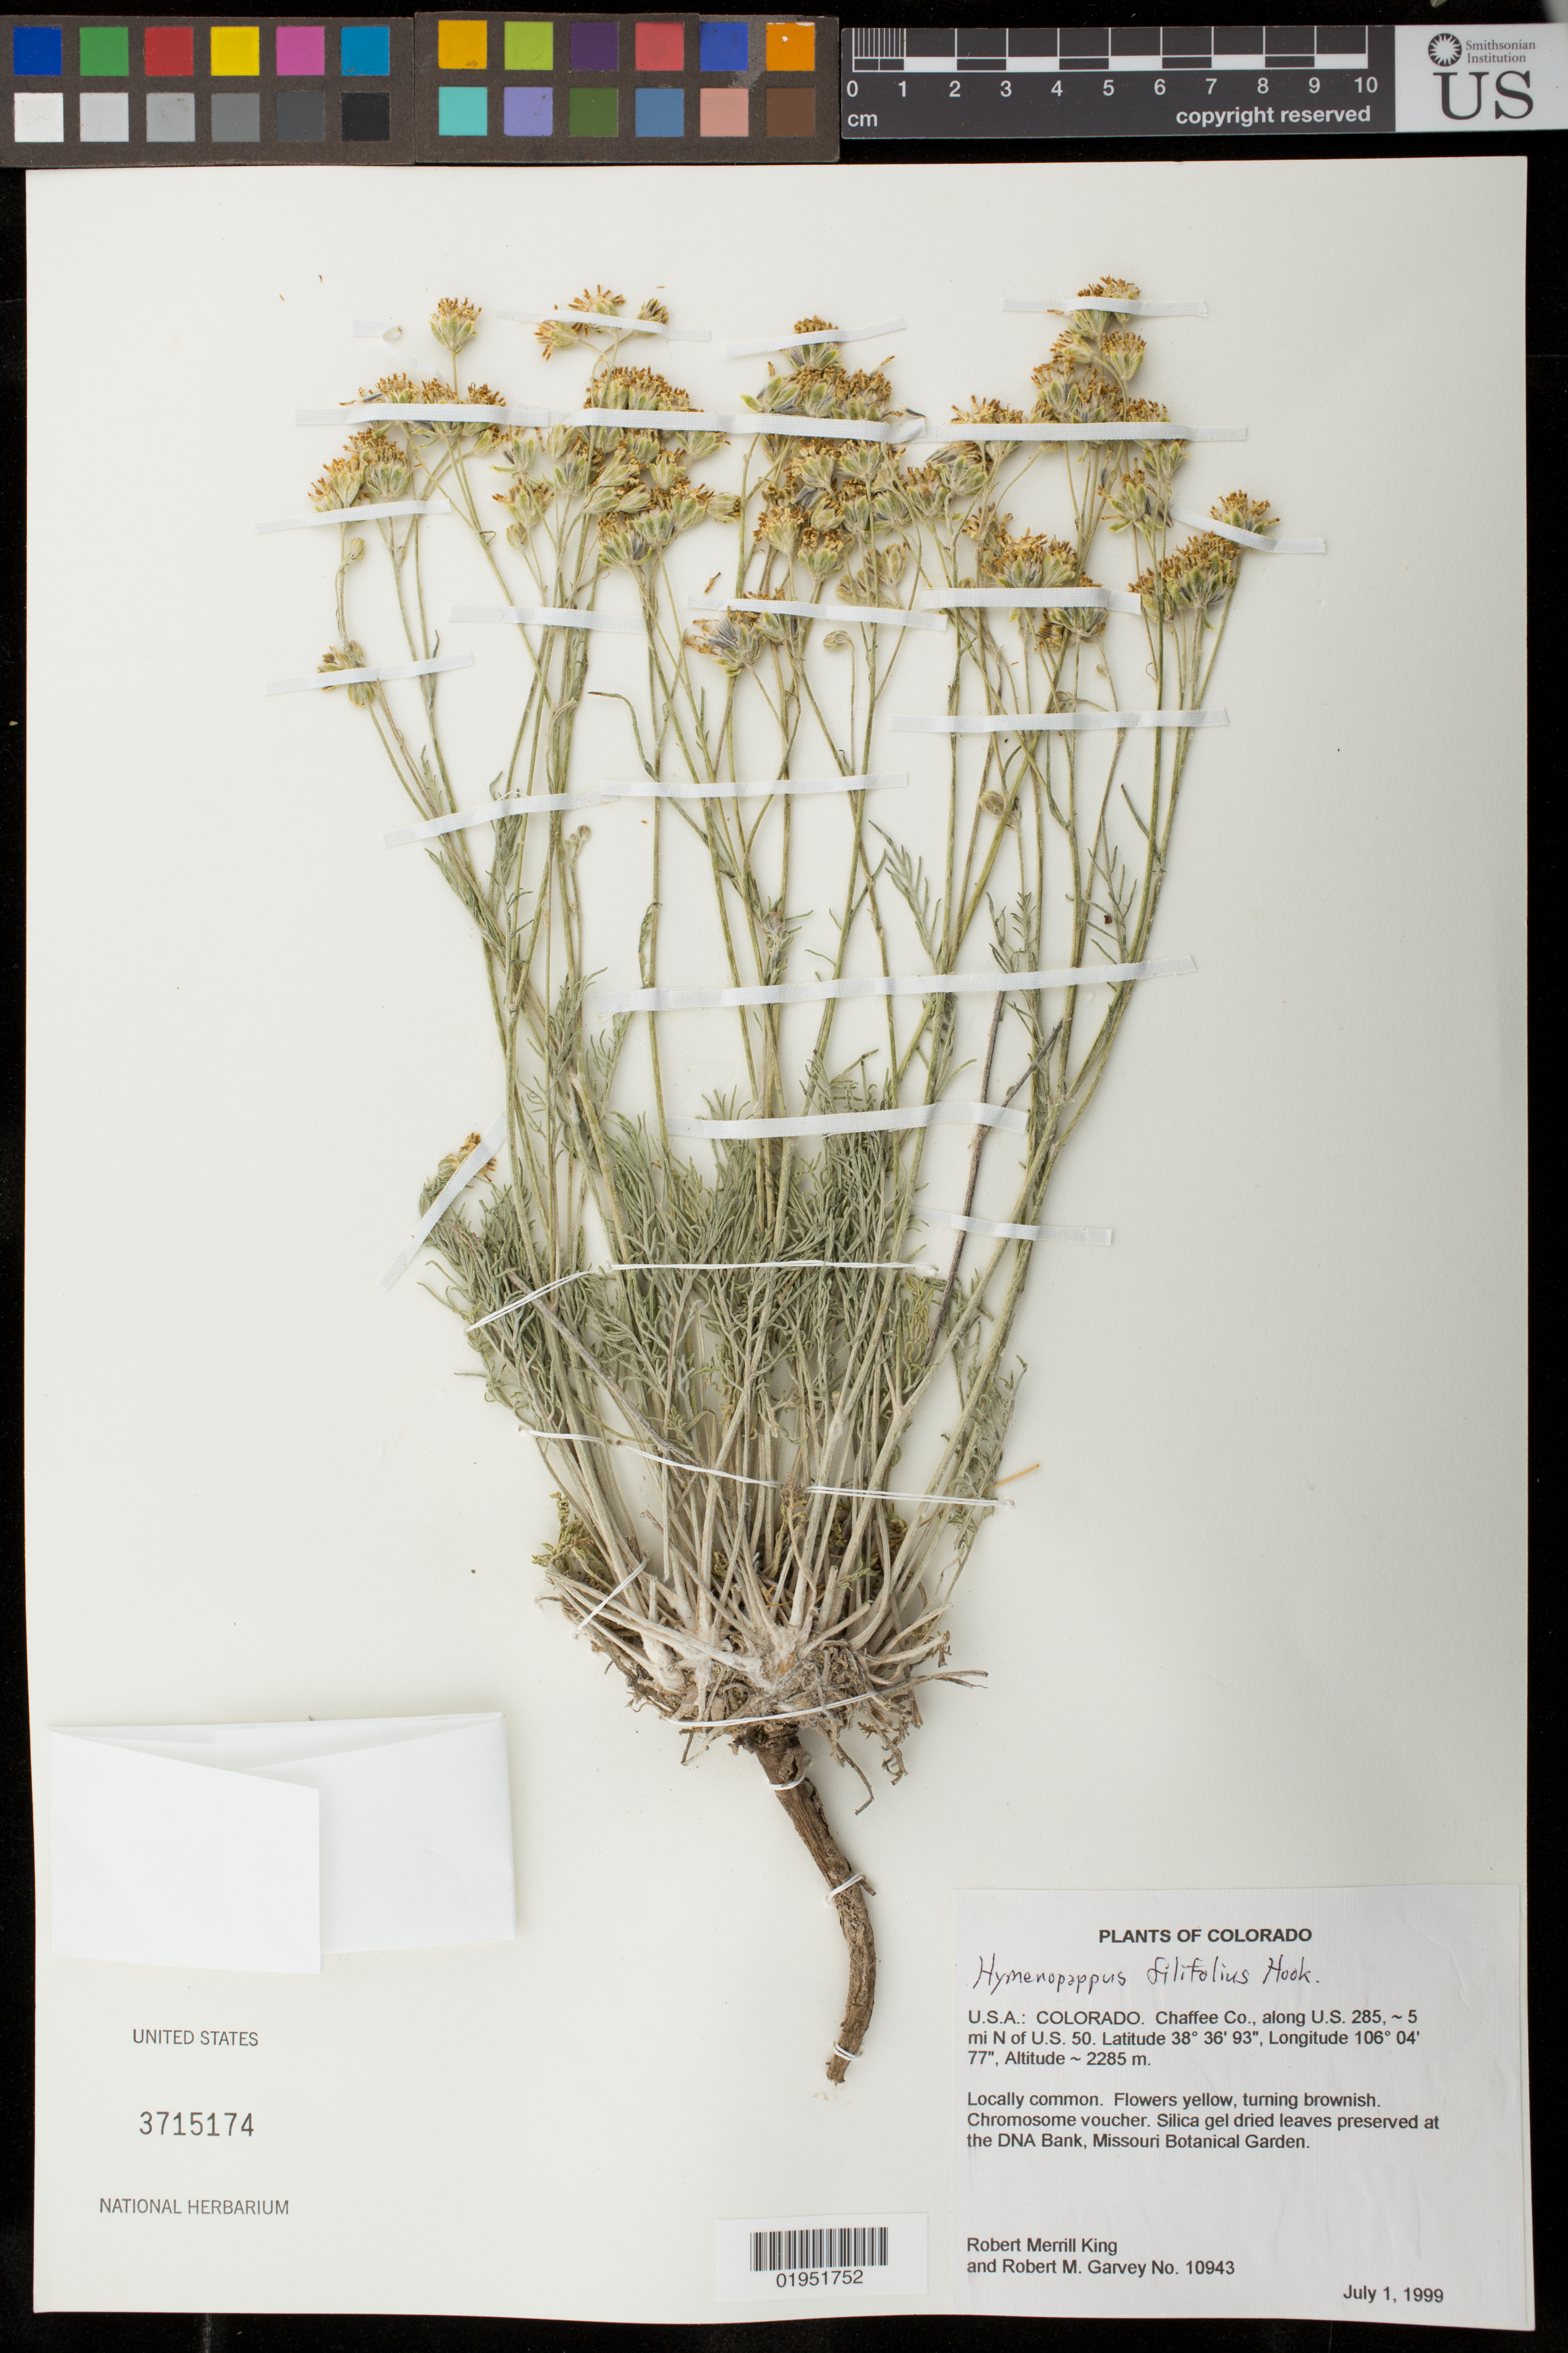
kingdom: Plantae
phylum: Tracheophyta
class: Magnoliopsida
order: Asterales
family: Asteraceae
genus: Hymenopappus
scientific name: Hymenopappus filifolius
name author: Hook.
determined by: Robinson, Harold E., (US)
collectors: R. M. King & R. Garvey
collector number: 10943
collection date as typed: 1 Jul 1999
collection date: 1999-07-01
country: United States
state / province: Colorado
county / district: Montrose Co.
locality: At Black Canyon of the Gunnison National Monument, southern rim.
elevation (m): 2400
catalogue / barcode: US 3715174